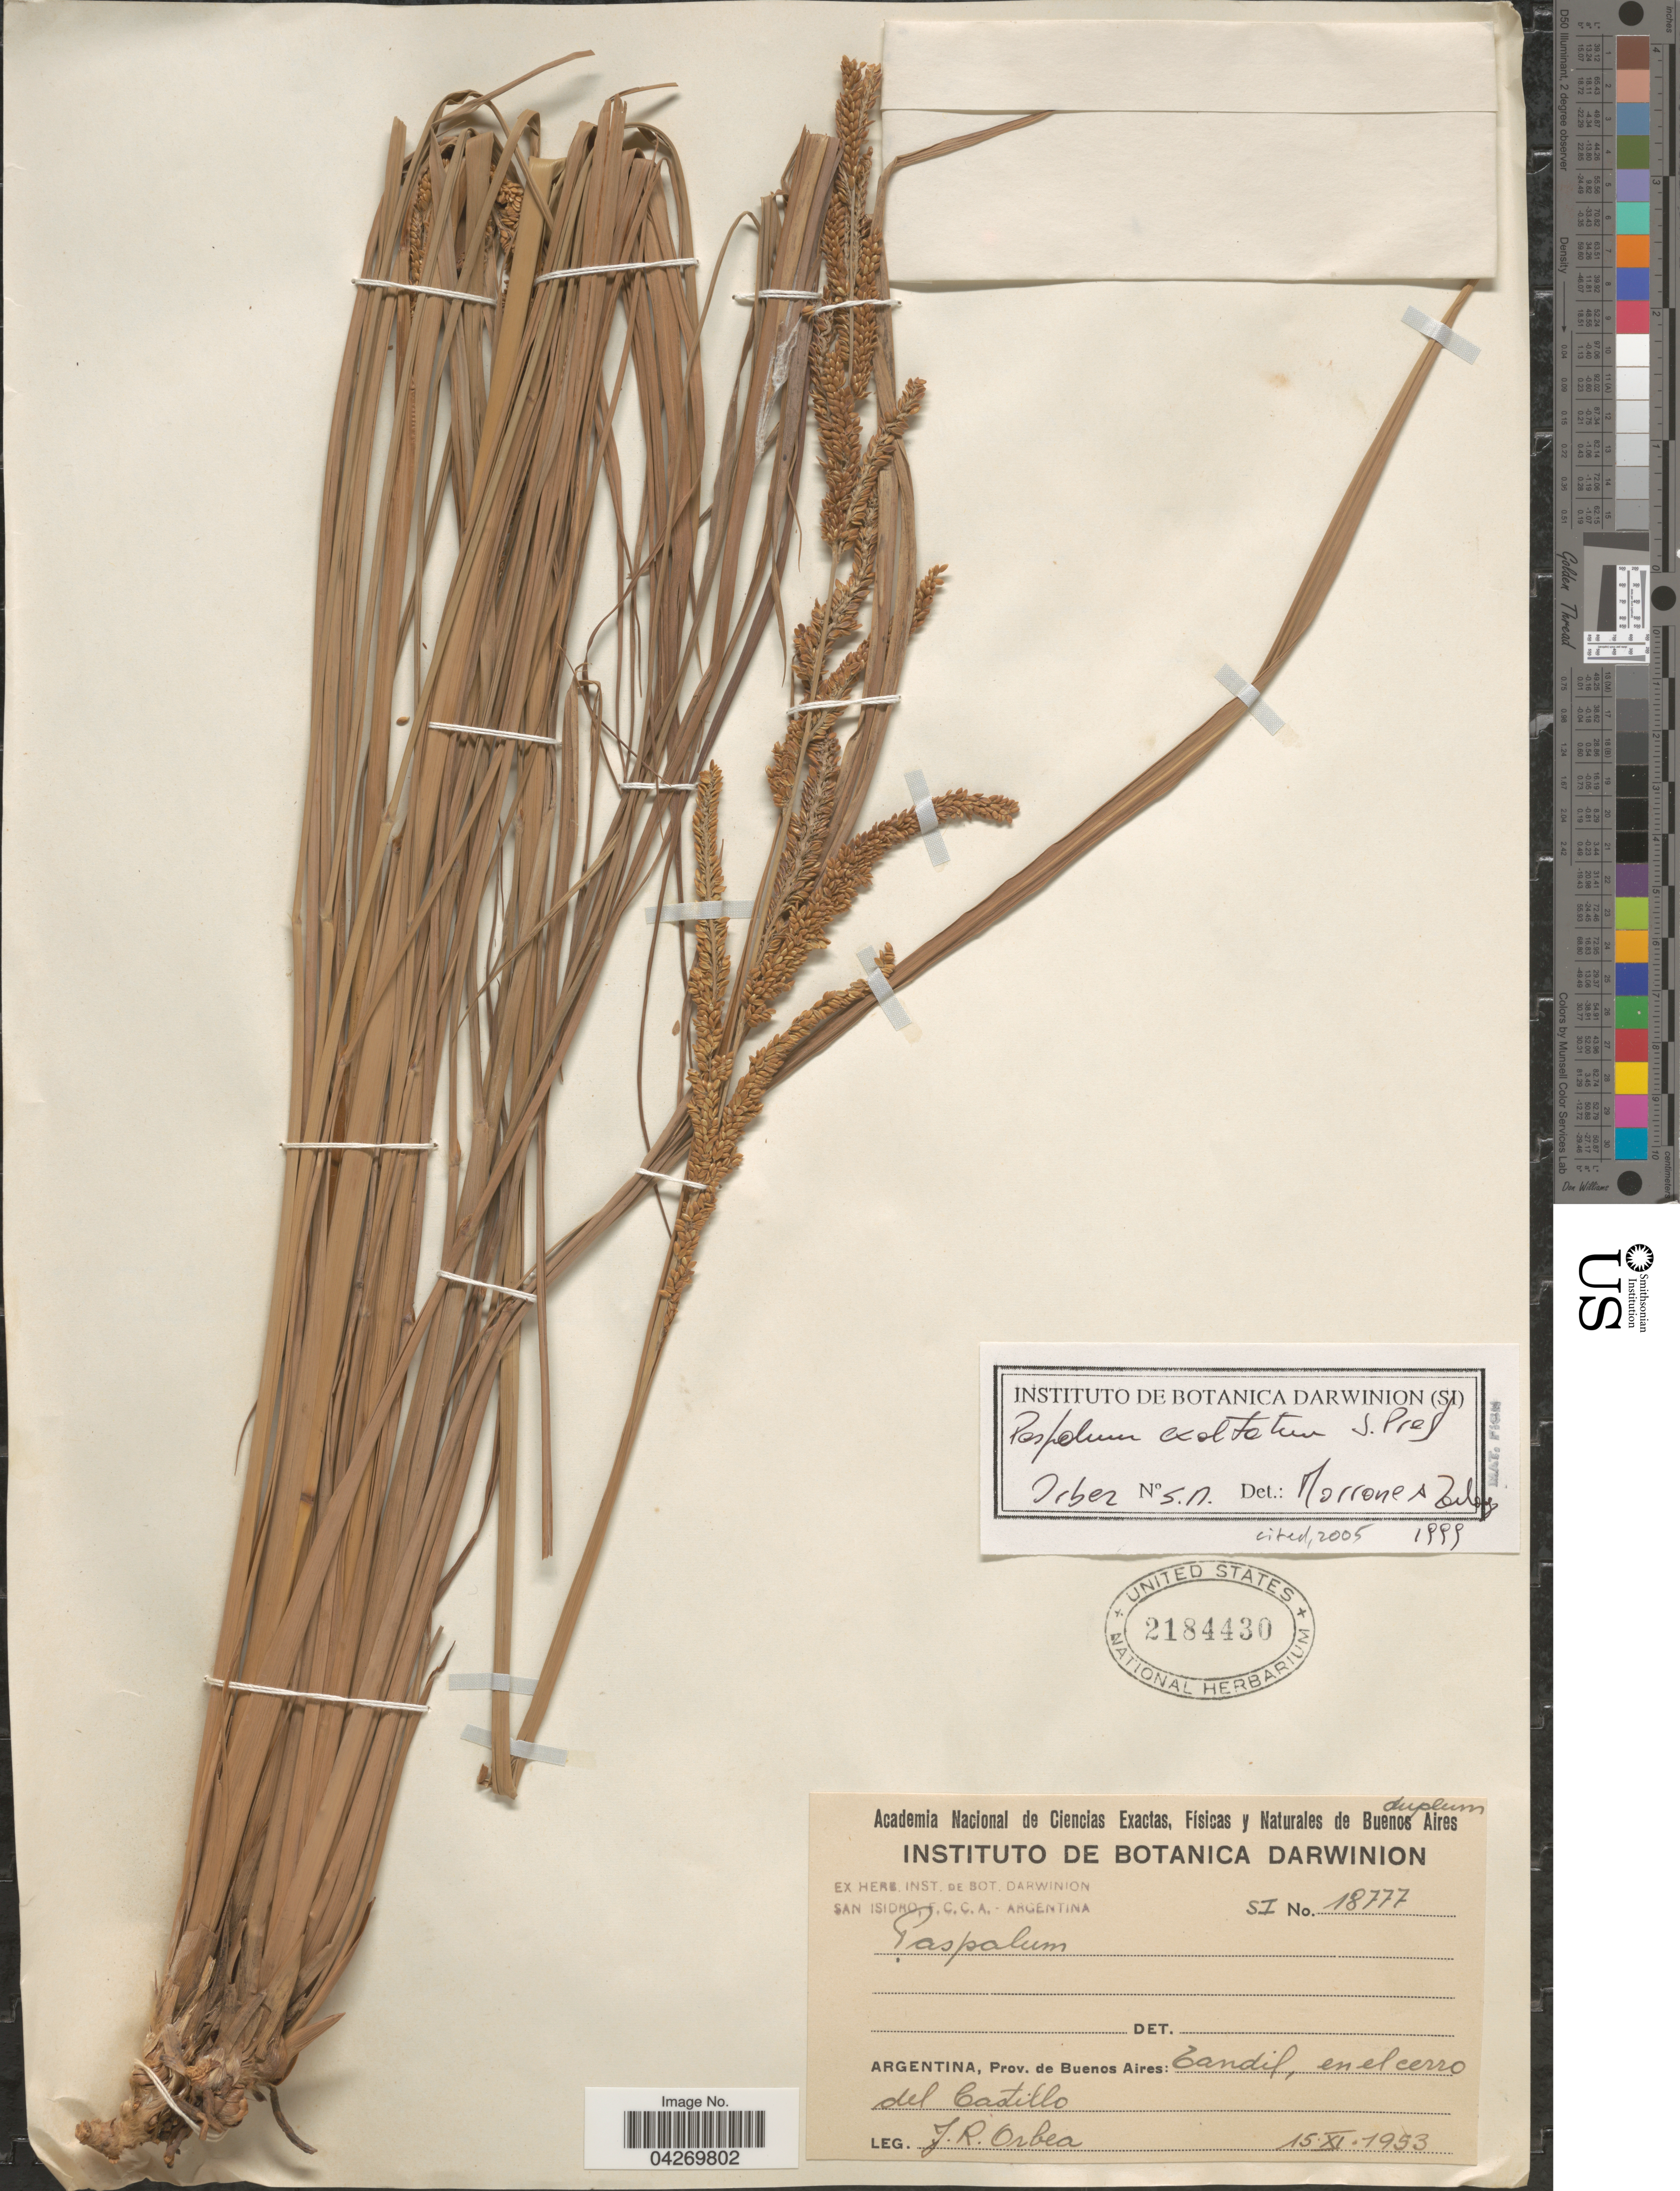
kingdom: Plantae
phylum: Tracheophyta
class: Liliopsida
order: Poales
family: Poaceae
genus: Paspalum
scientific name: Paspalum exaltatum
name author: J. Presl in C. Presl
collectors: J. Orbea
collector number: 18777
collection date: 1953-11-15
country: Argentina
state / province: Buenos Aires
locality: Prov. de Buenos Aires: Candil, en el cerro del Castillo.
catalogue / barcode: US 2184430